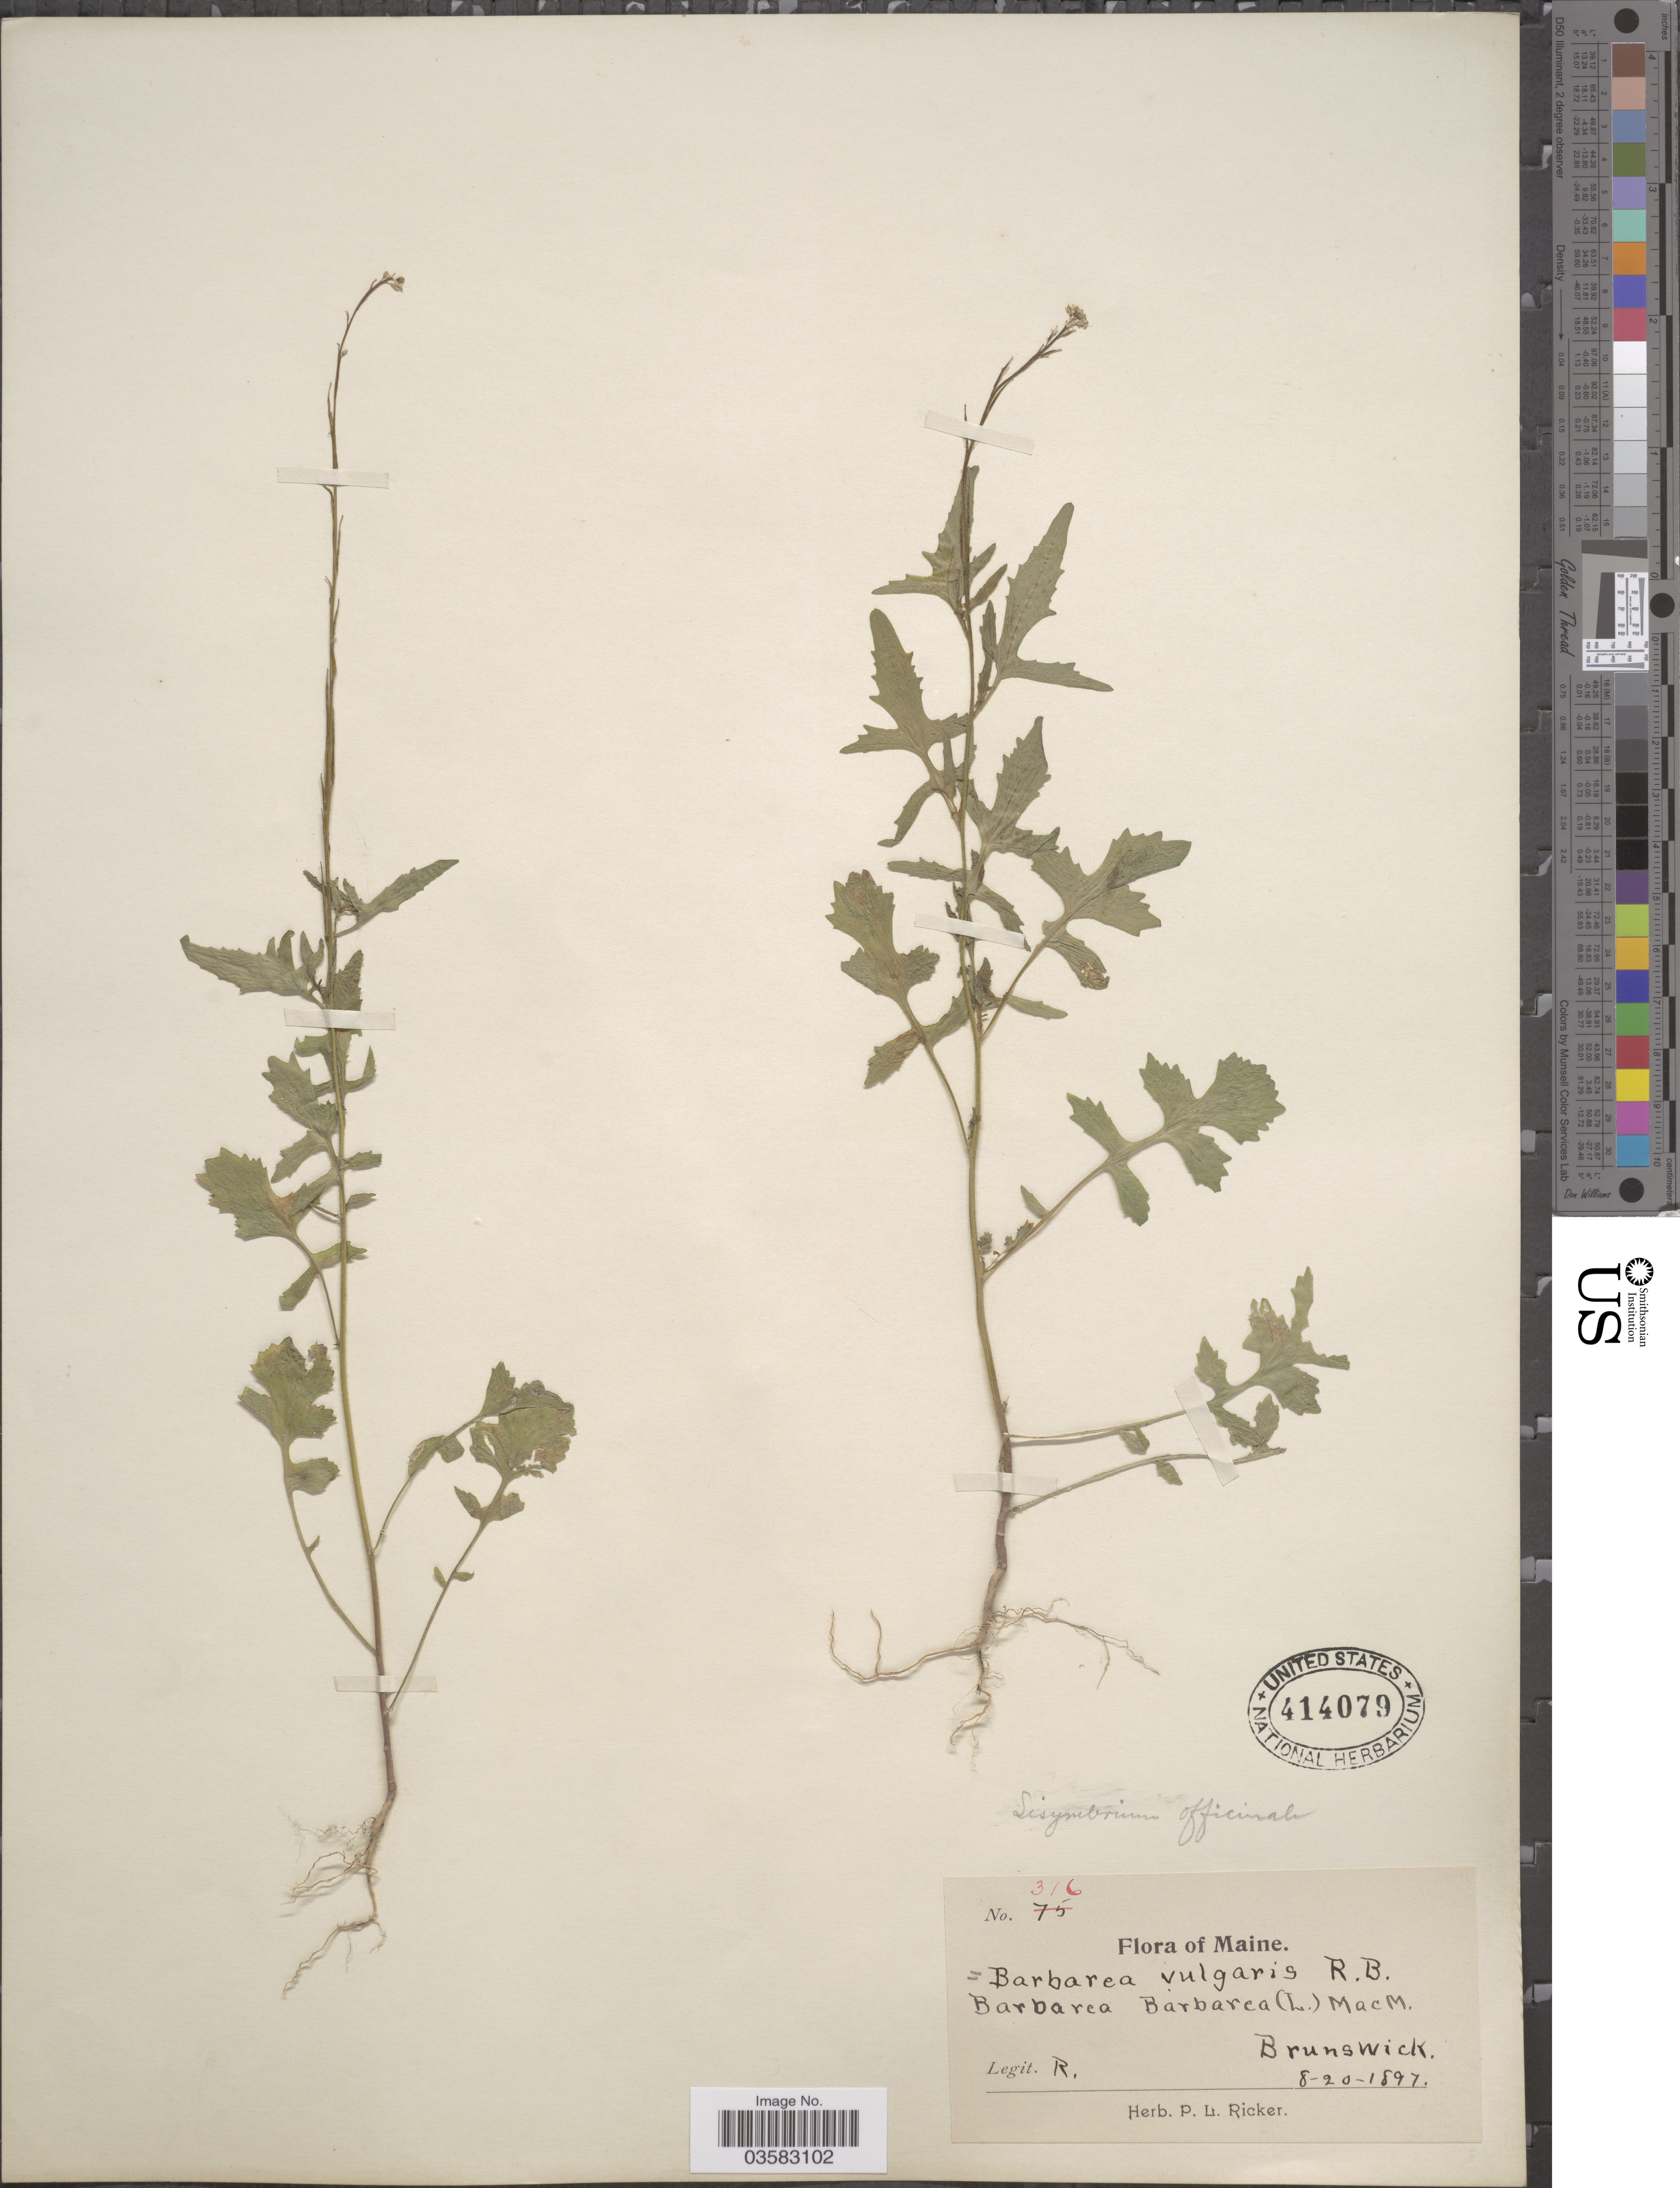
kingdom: Plantae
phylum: Tracheophyta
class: Magnoliopsida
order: Brassicales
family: Brassicaceae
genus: Sisymbrium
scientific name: Sisymbrium officinale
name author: (L.) Scop.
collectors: P. Ricker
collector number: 316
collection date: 1897-08-20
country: United States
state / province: Maine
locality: Brunswick.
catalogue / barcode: US 414079